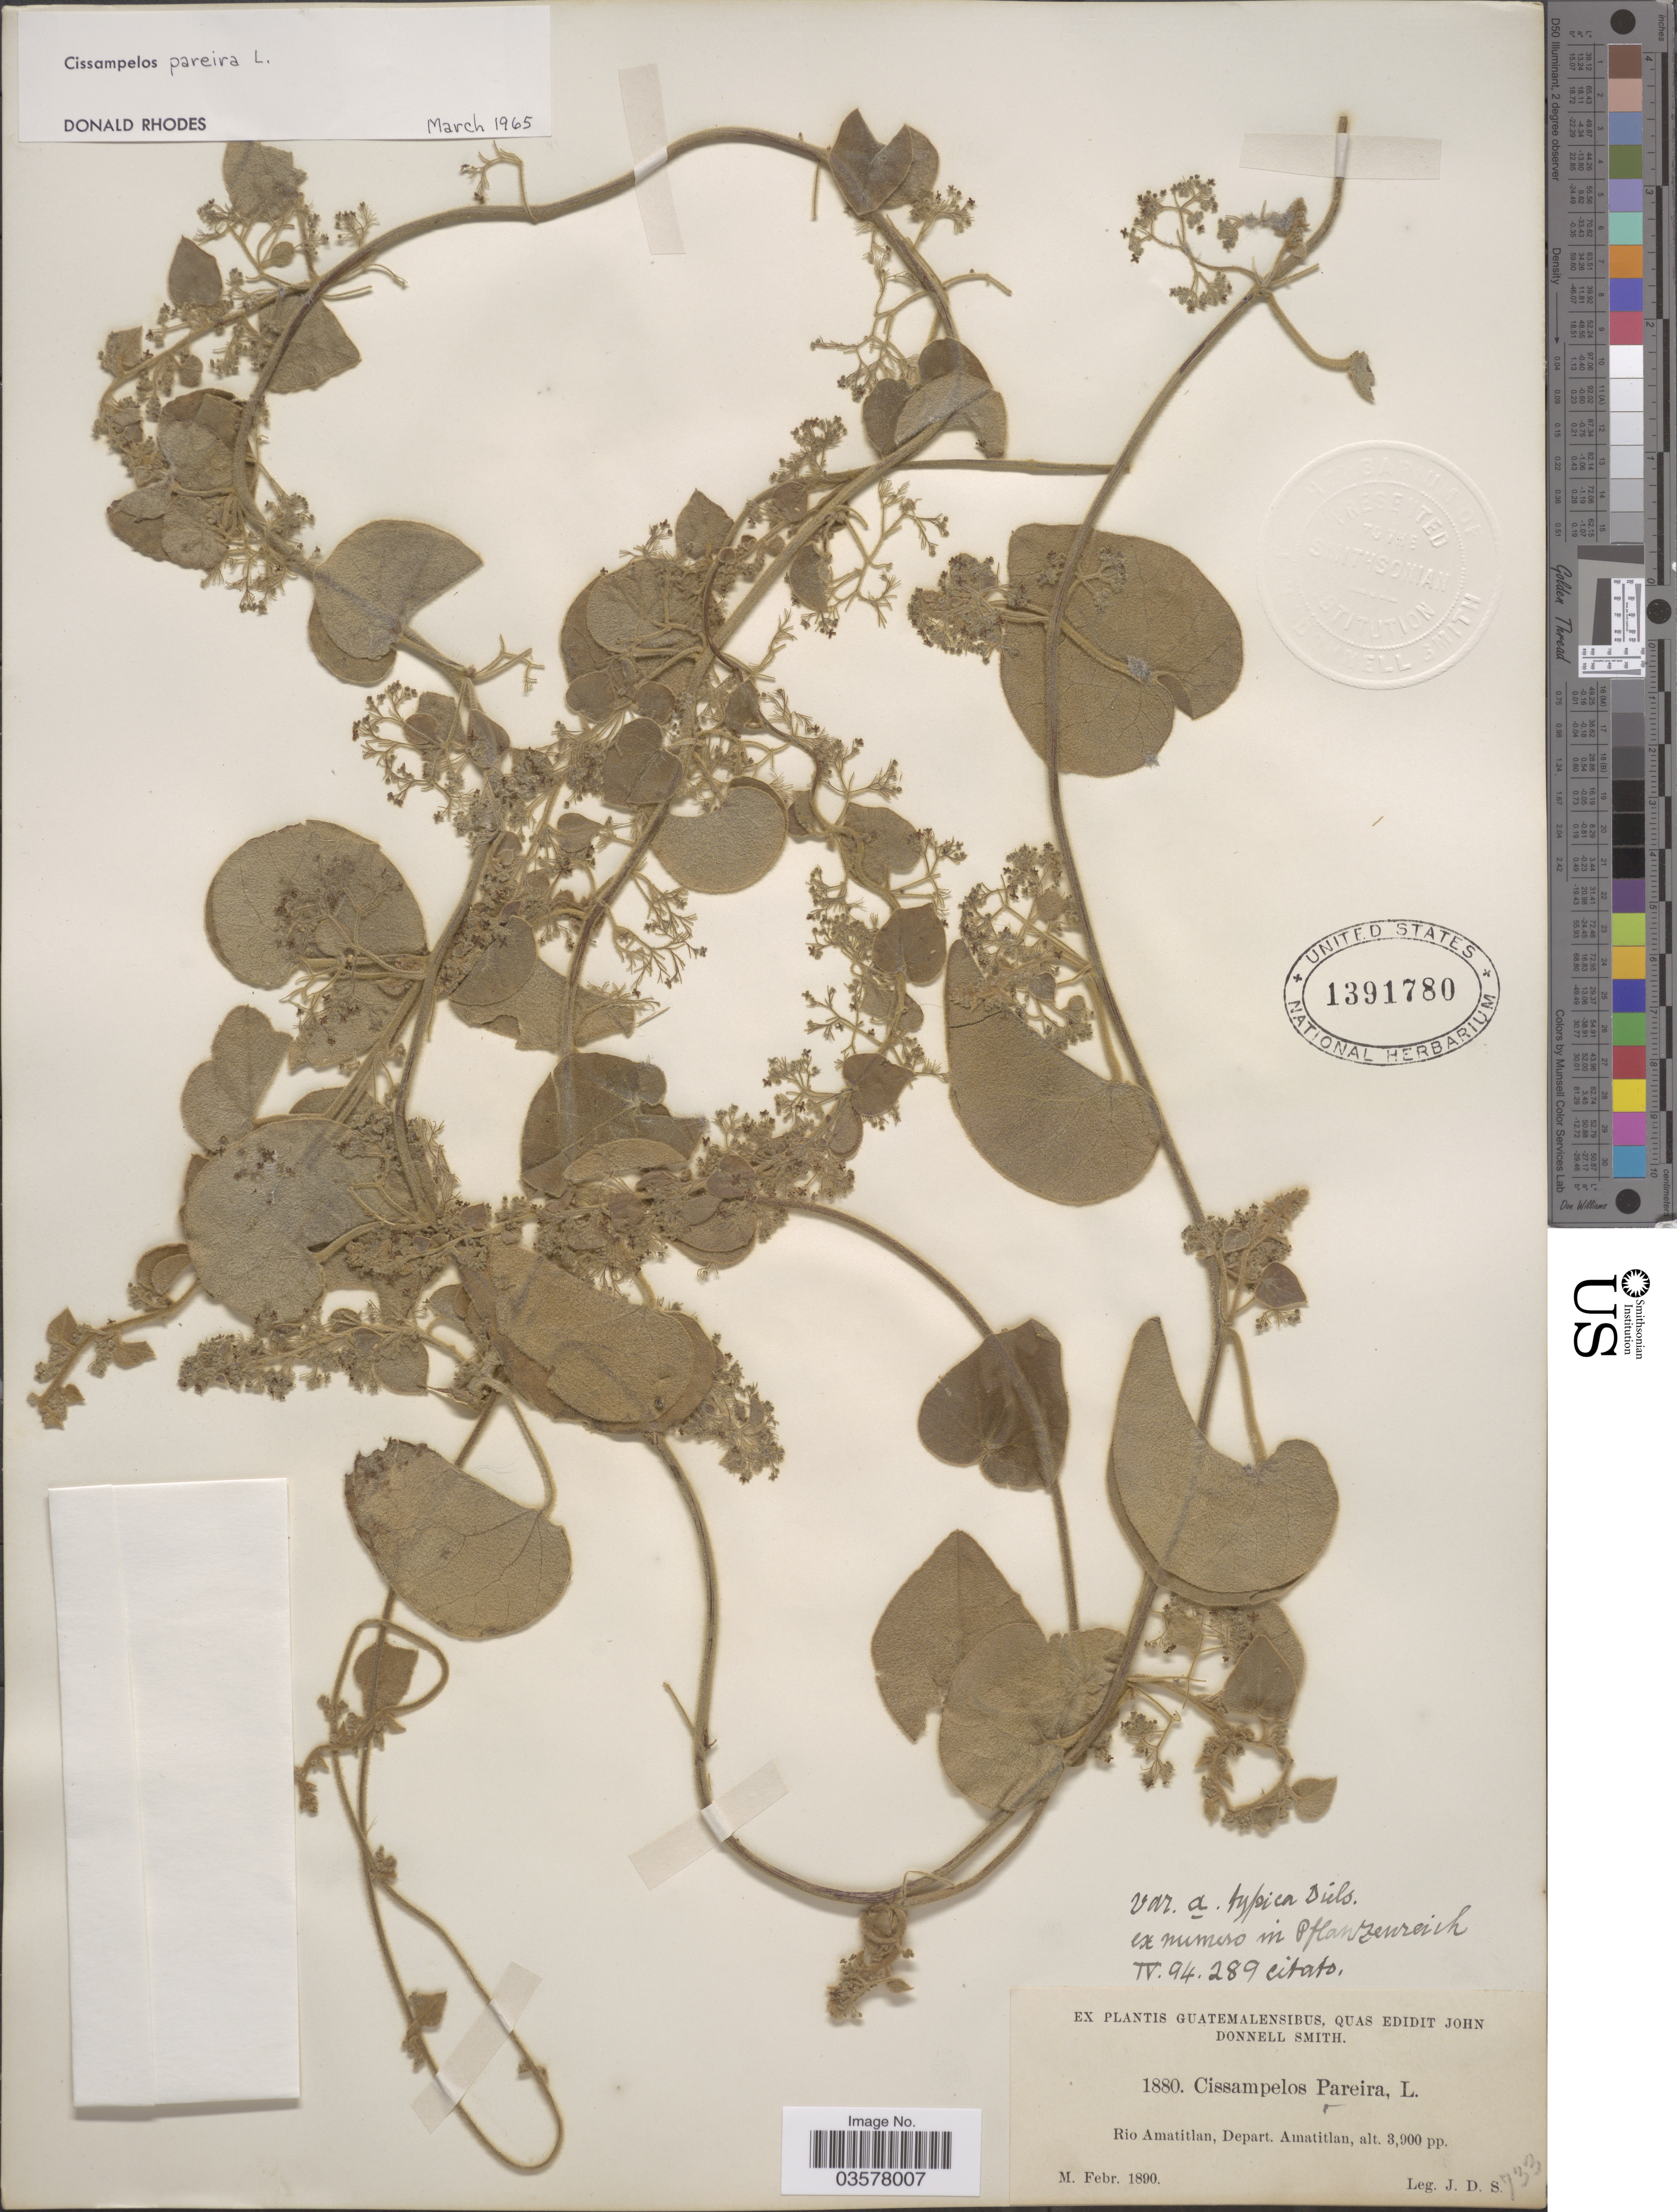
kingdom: Plantae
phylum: Tracheophyta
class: Magnoliopsida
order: Ranunculales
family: Menispermaceae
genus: Cissampelos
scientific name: Cissampelos pareira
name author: L.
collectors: J. Donnell Smith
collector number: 1880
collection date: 1890-02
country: Guatemala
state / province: Guatemala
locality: Rio Amatitlan, Depart. Amatitlan.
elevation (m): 1189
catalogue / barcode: US 1391780